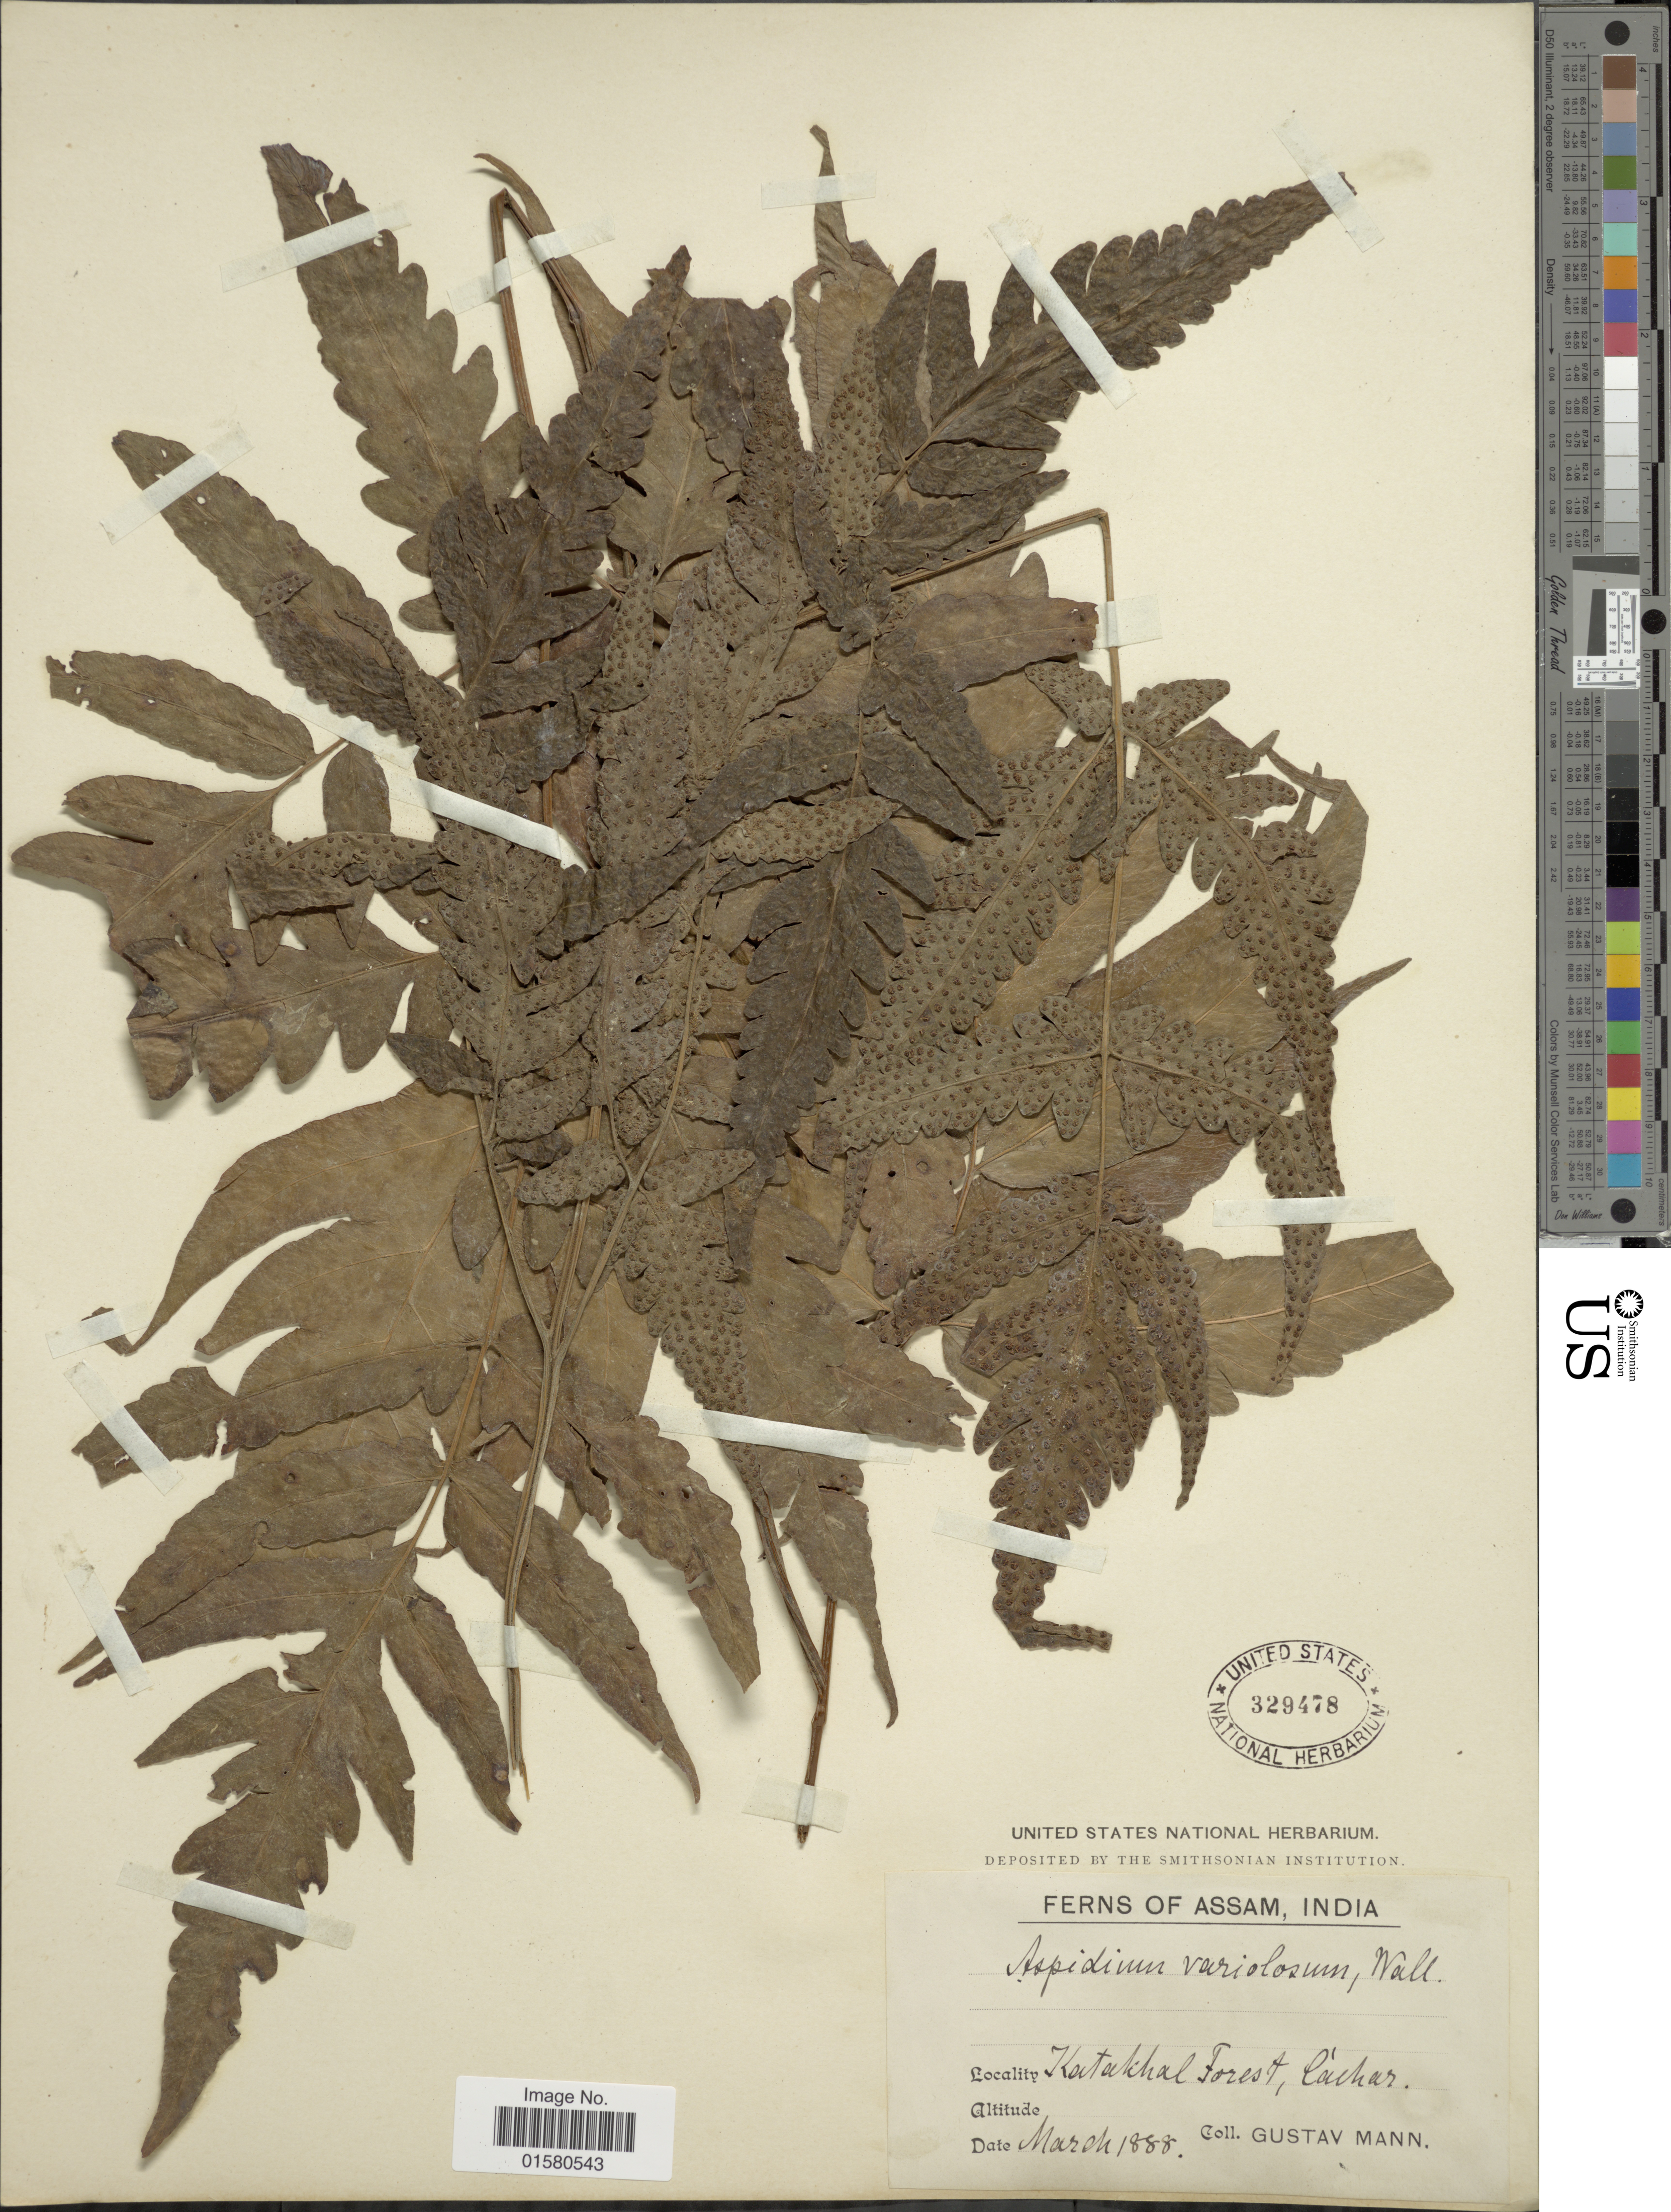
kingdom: Plantae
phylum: Tracheophyta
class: Polypodiopsida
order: Polypodiales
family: Tectariaceae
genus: Tectaria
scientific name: Tectaria variolosa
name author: (Wall. ex Hook.) C. Chr.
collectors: G. Mann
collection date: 1888-03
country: India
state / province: Assam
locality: Assam, India, Katakhal forest, Cachar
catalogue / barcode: US 329478